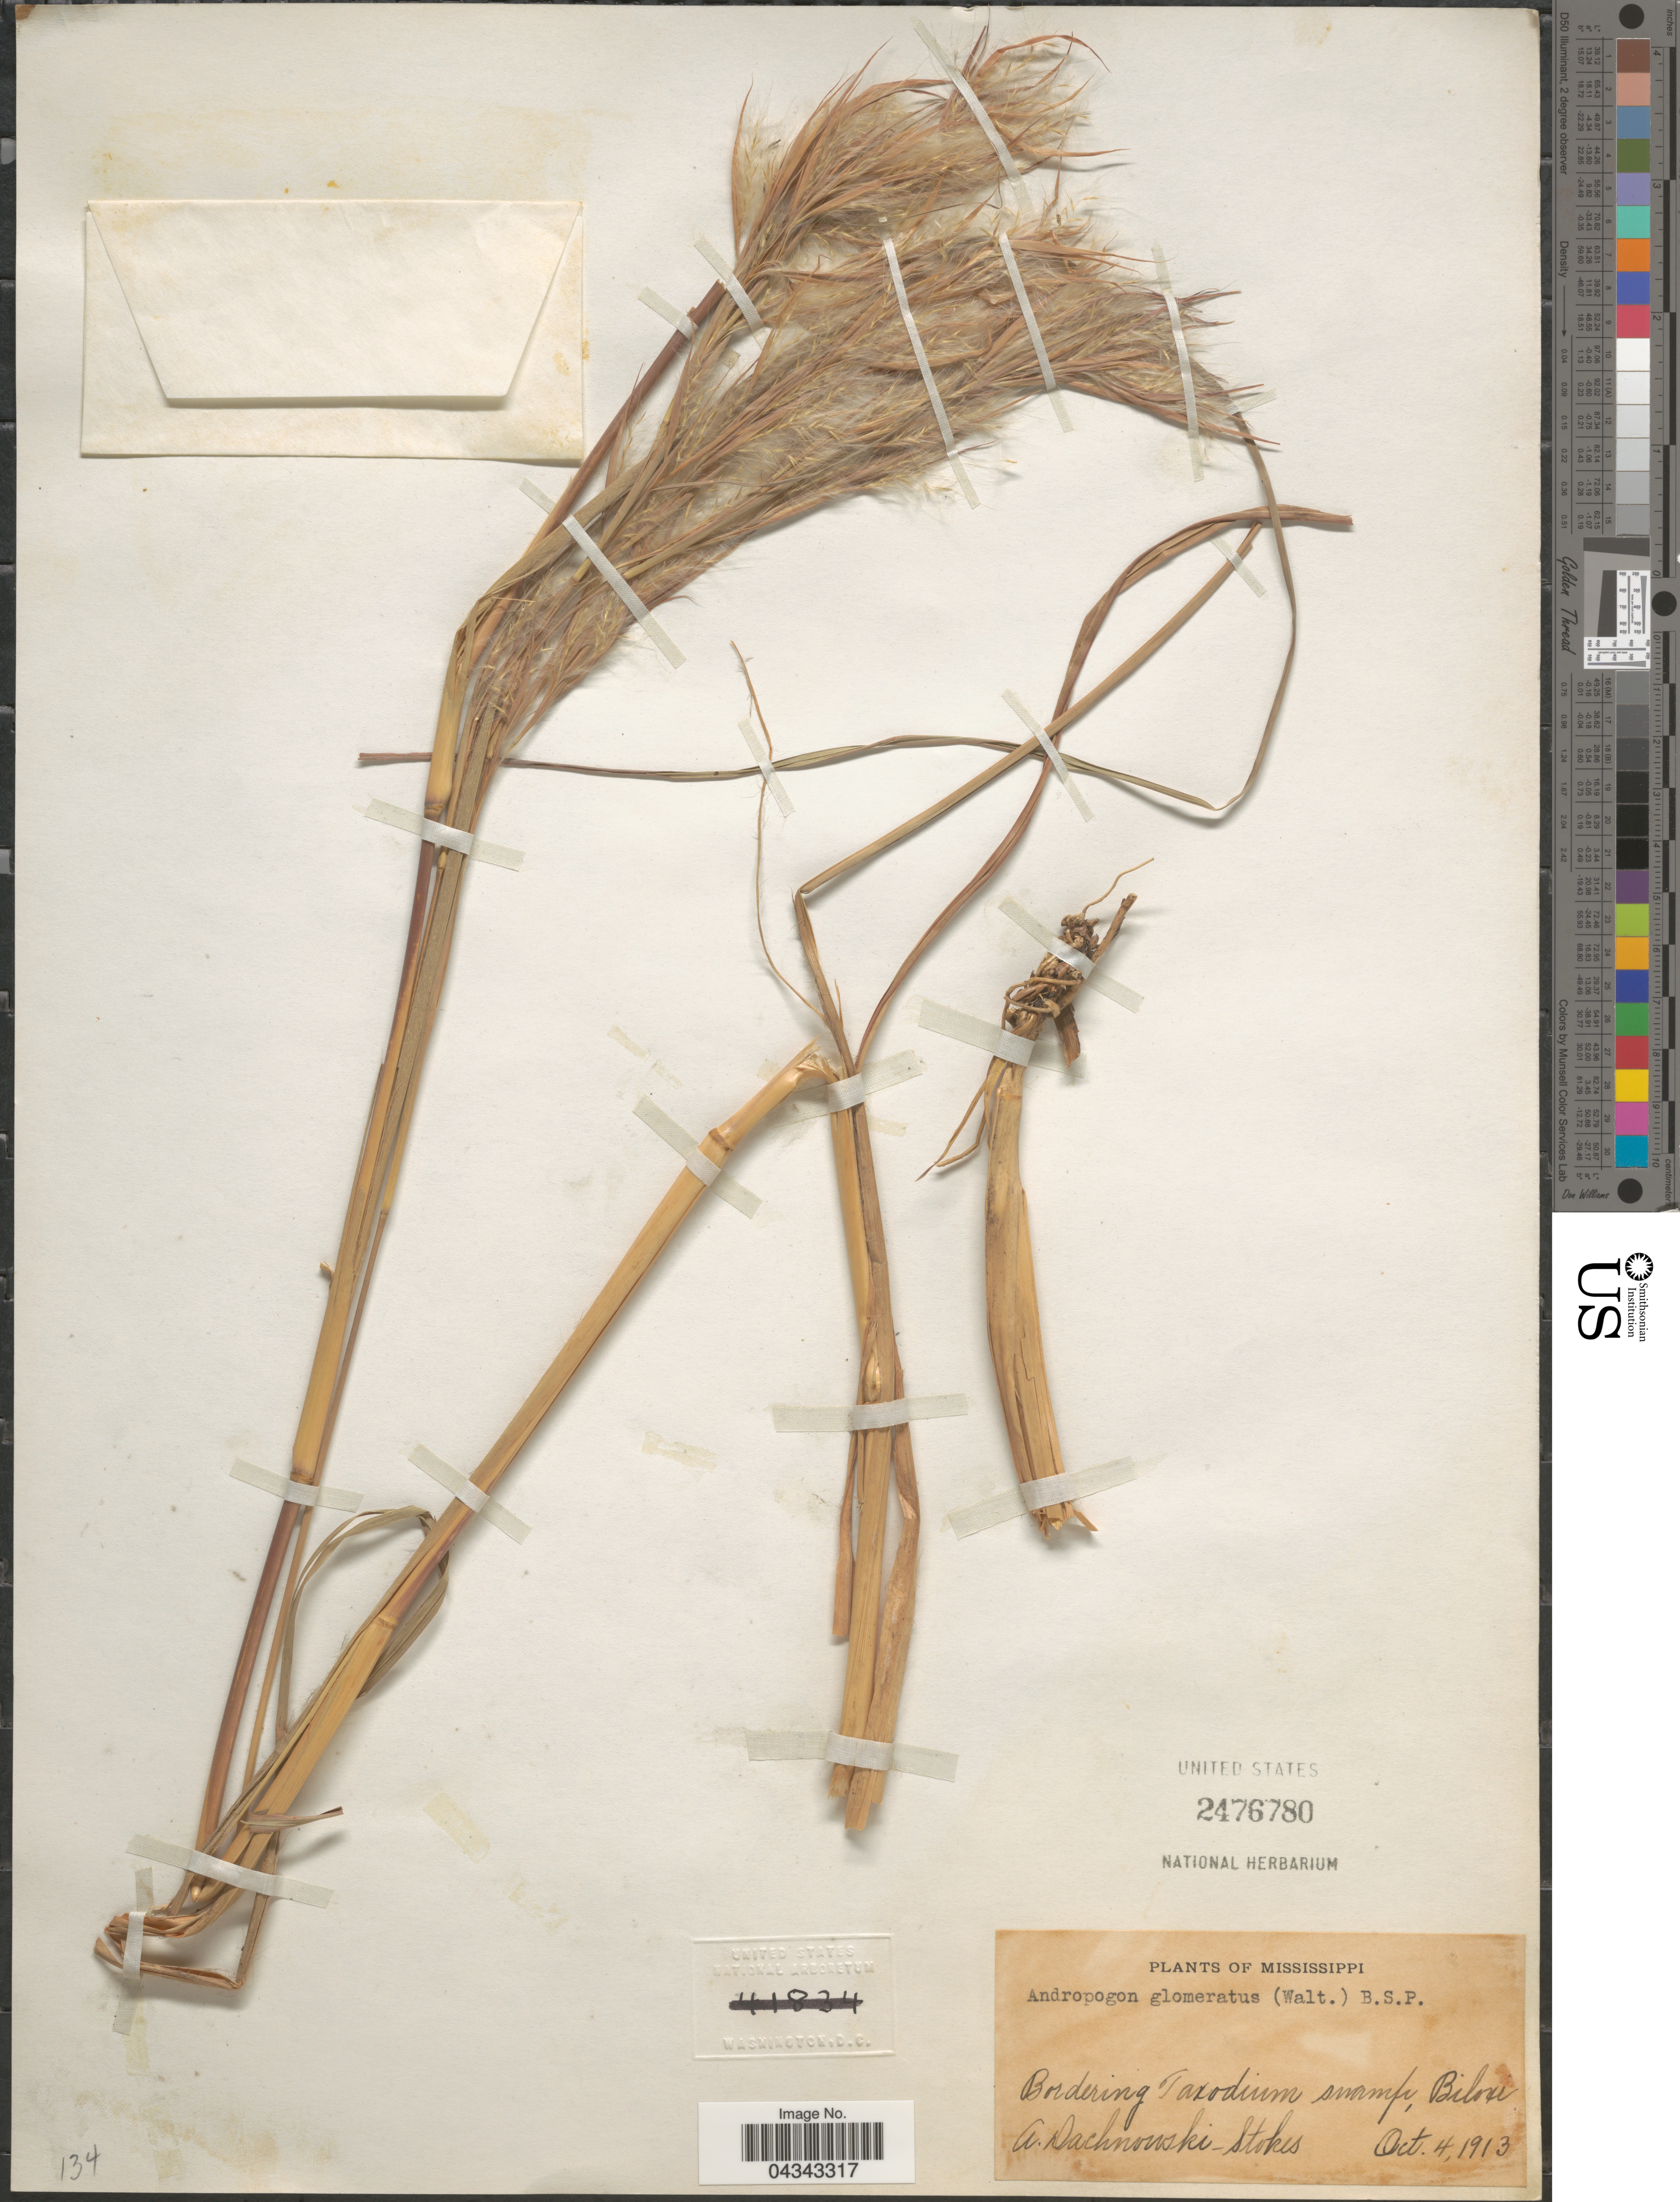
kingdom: Plantae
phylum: Tracheophyta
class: Liliopsida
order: Poales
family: Poaceae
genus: Andropogon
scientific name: Andropogon glomeratus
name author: (Walter) Britton, Stearns & Poggenb.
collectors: A. P. Dachnowski-Stokes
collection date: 1913-10-04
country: United States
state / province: Mississippi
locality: Bordering Taxodium swamp, Biloxi.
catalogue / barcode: US 2476780